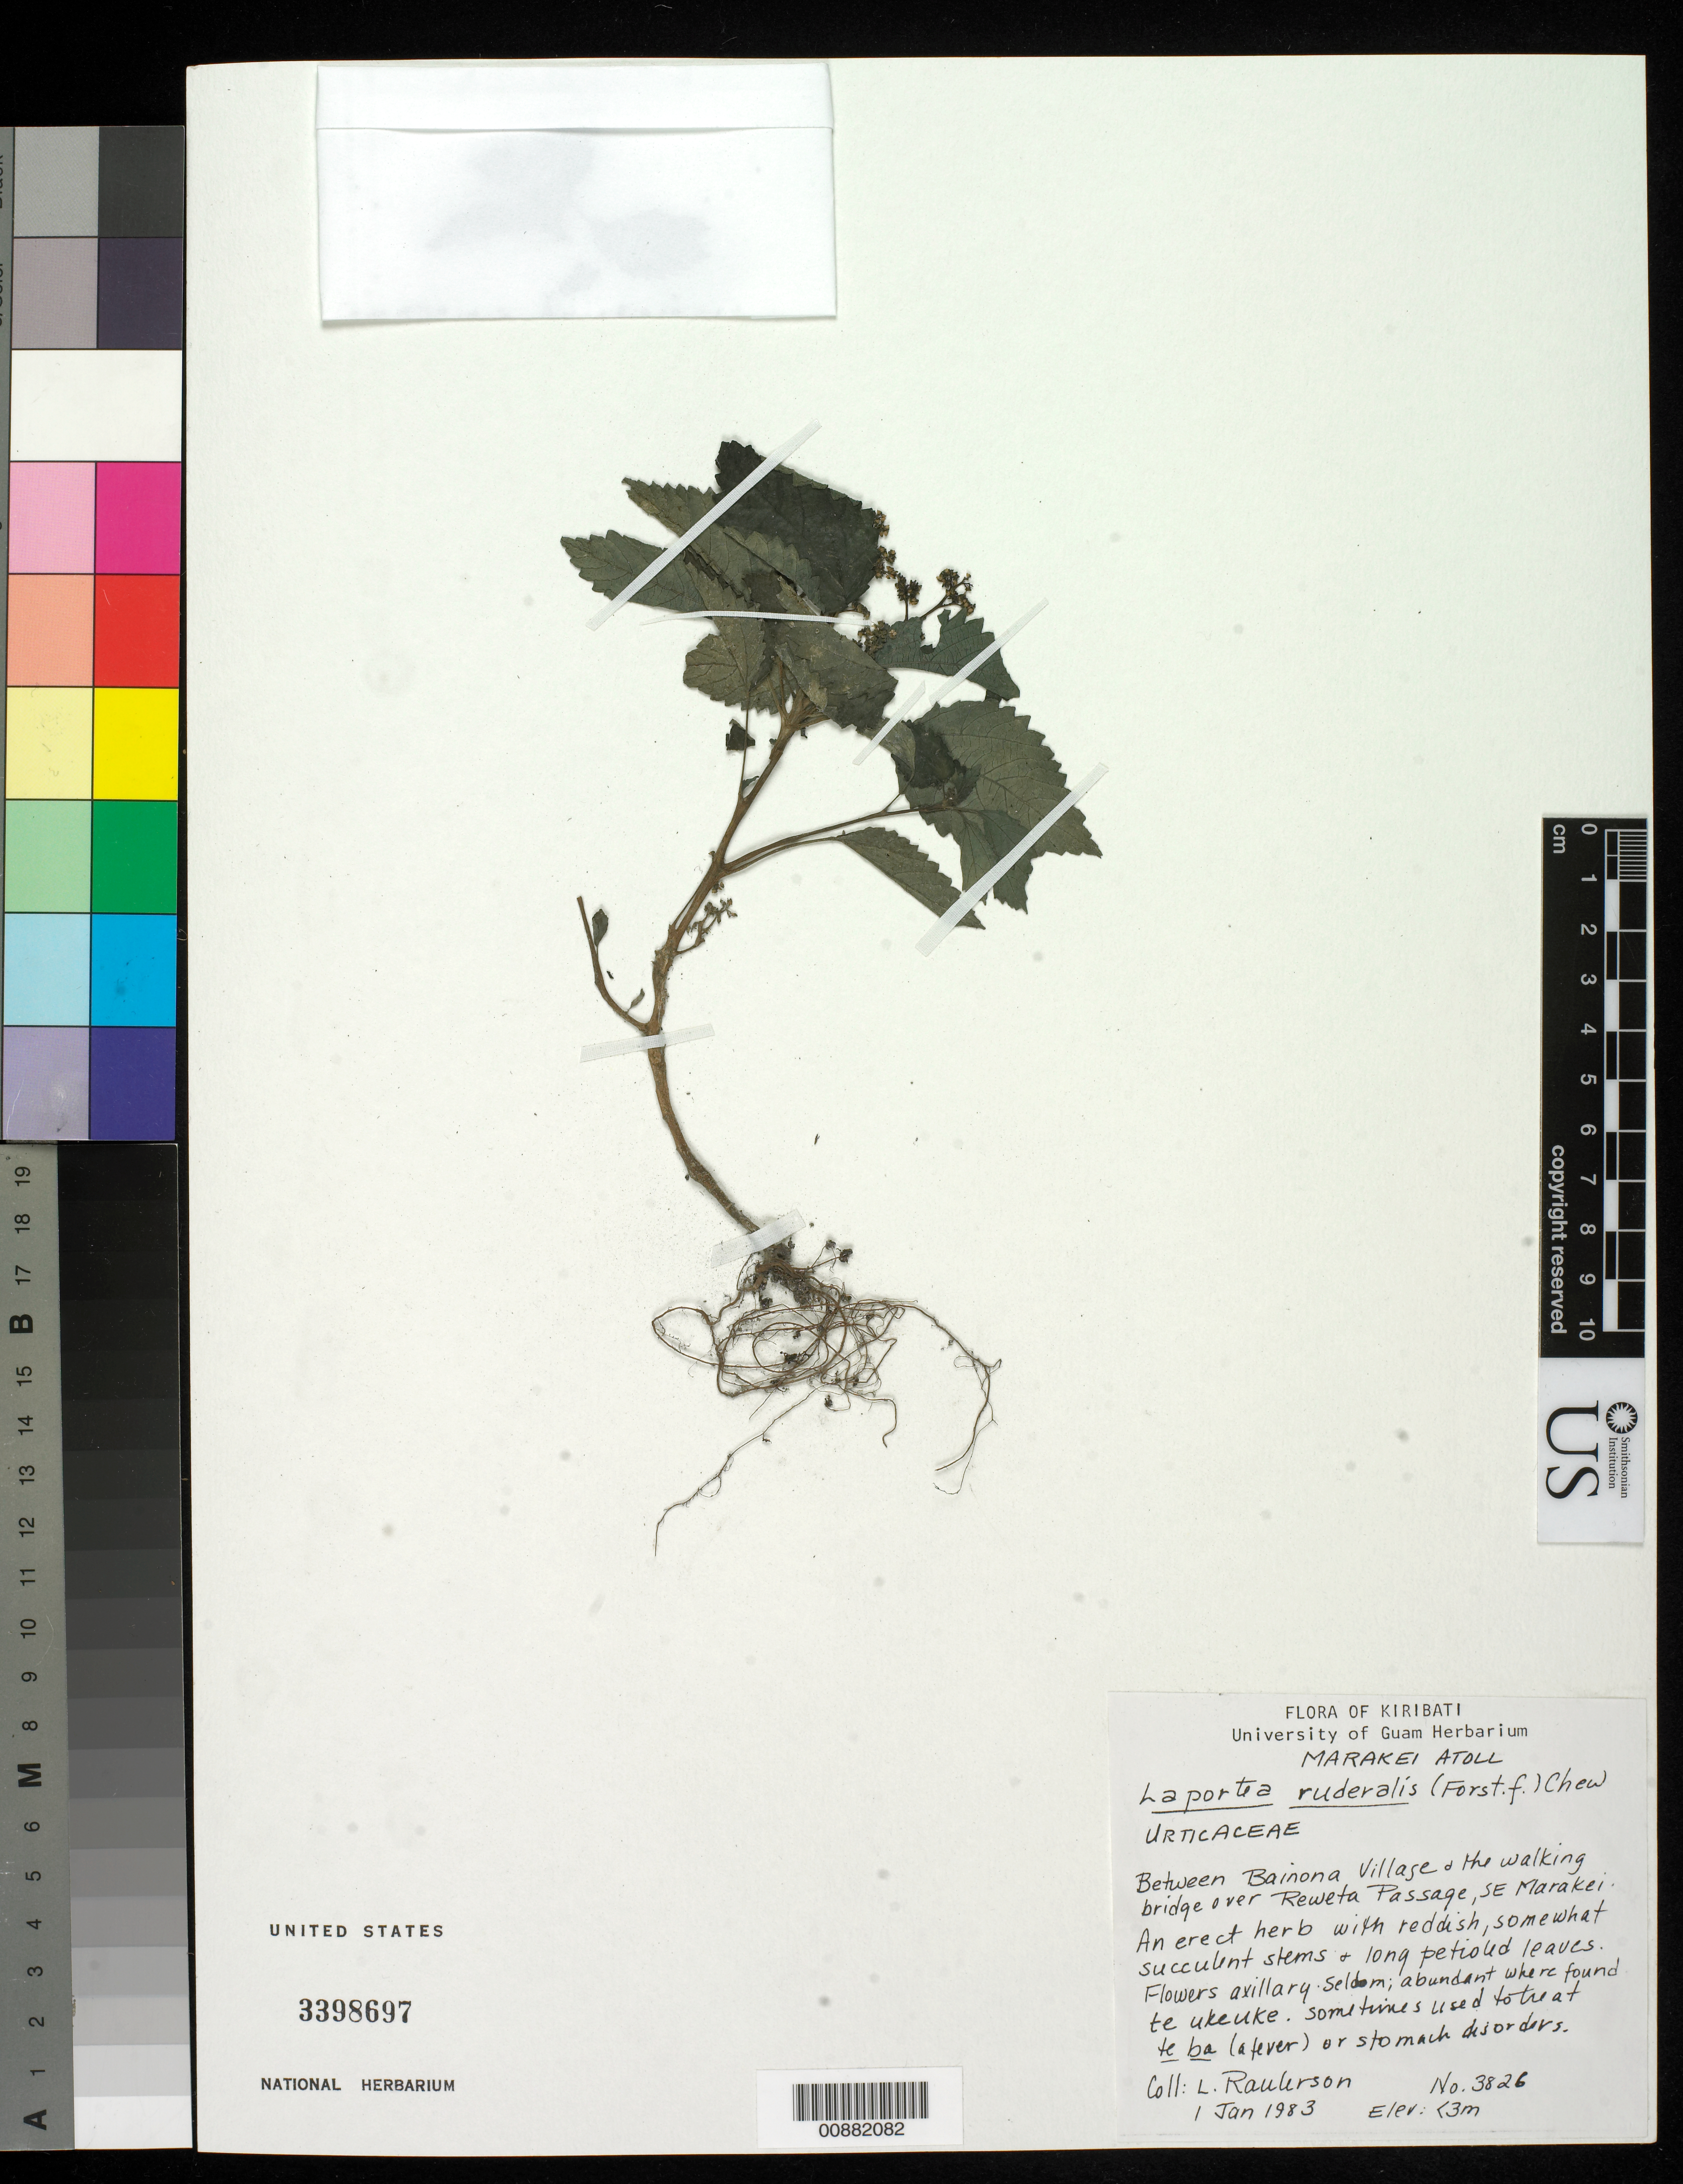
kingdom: Plantae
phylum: Tracheophyta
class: Magnoliopsida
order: Rosales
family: Urticaceae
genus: Laportea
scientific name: Laportea ruderalis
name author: (G. Forst.) Chew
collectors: L. Raulerson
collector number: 3826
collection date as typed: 01 Jan 1983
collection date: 1983-01-01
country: Kiribati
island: Marakei Atoll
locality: between Bainona village and the walking bridge over Reweta Passage, SE Marakei.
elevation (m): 3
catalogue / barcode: US 3398697